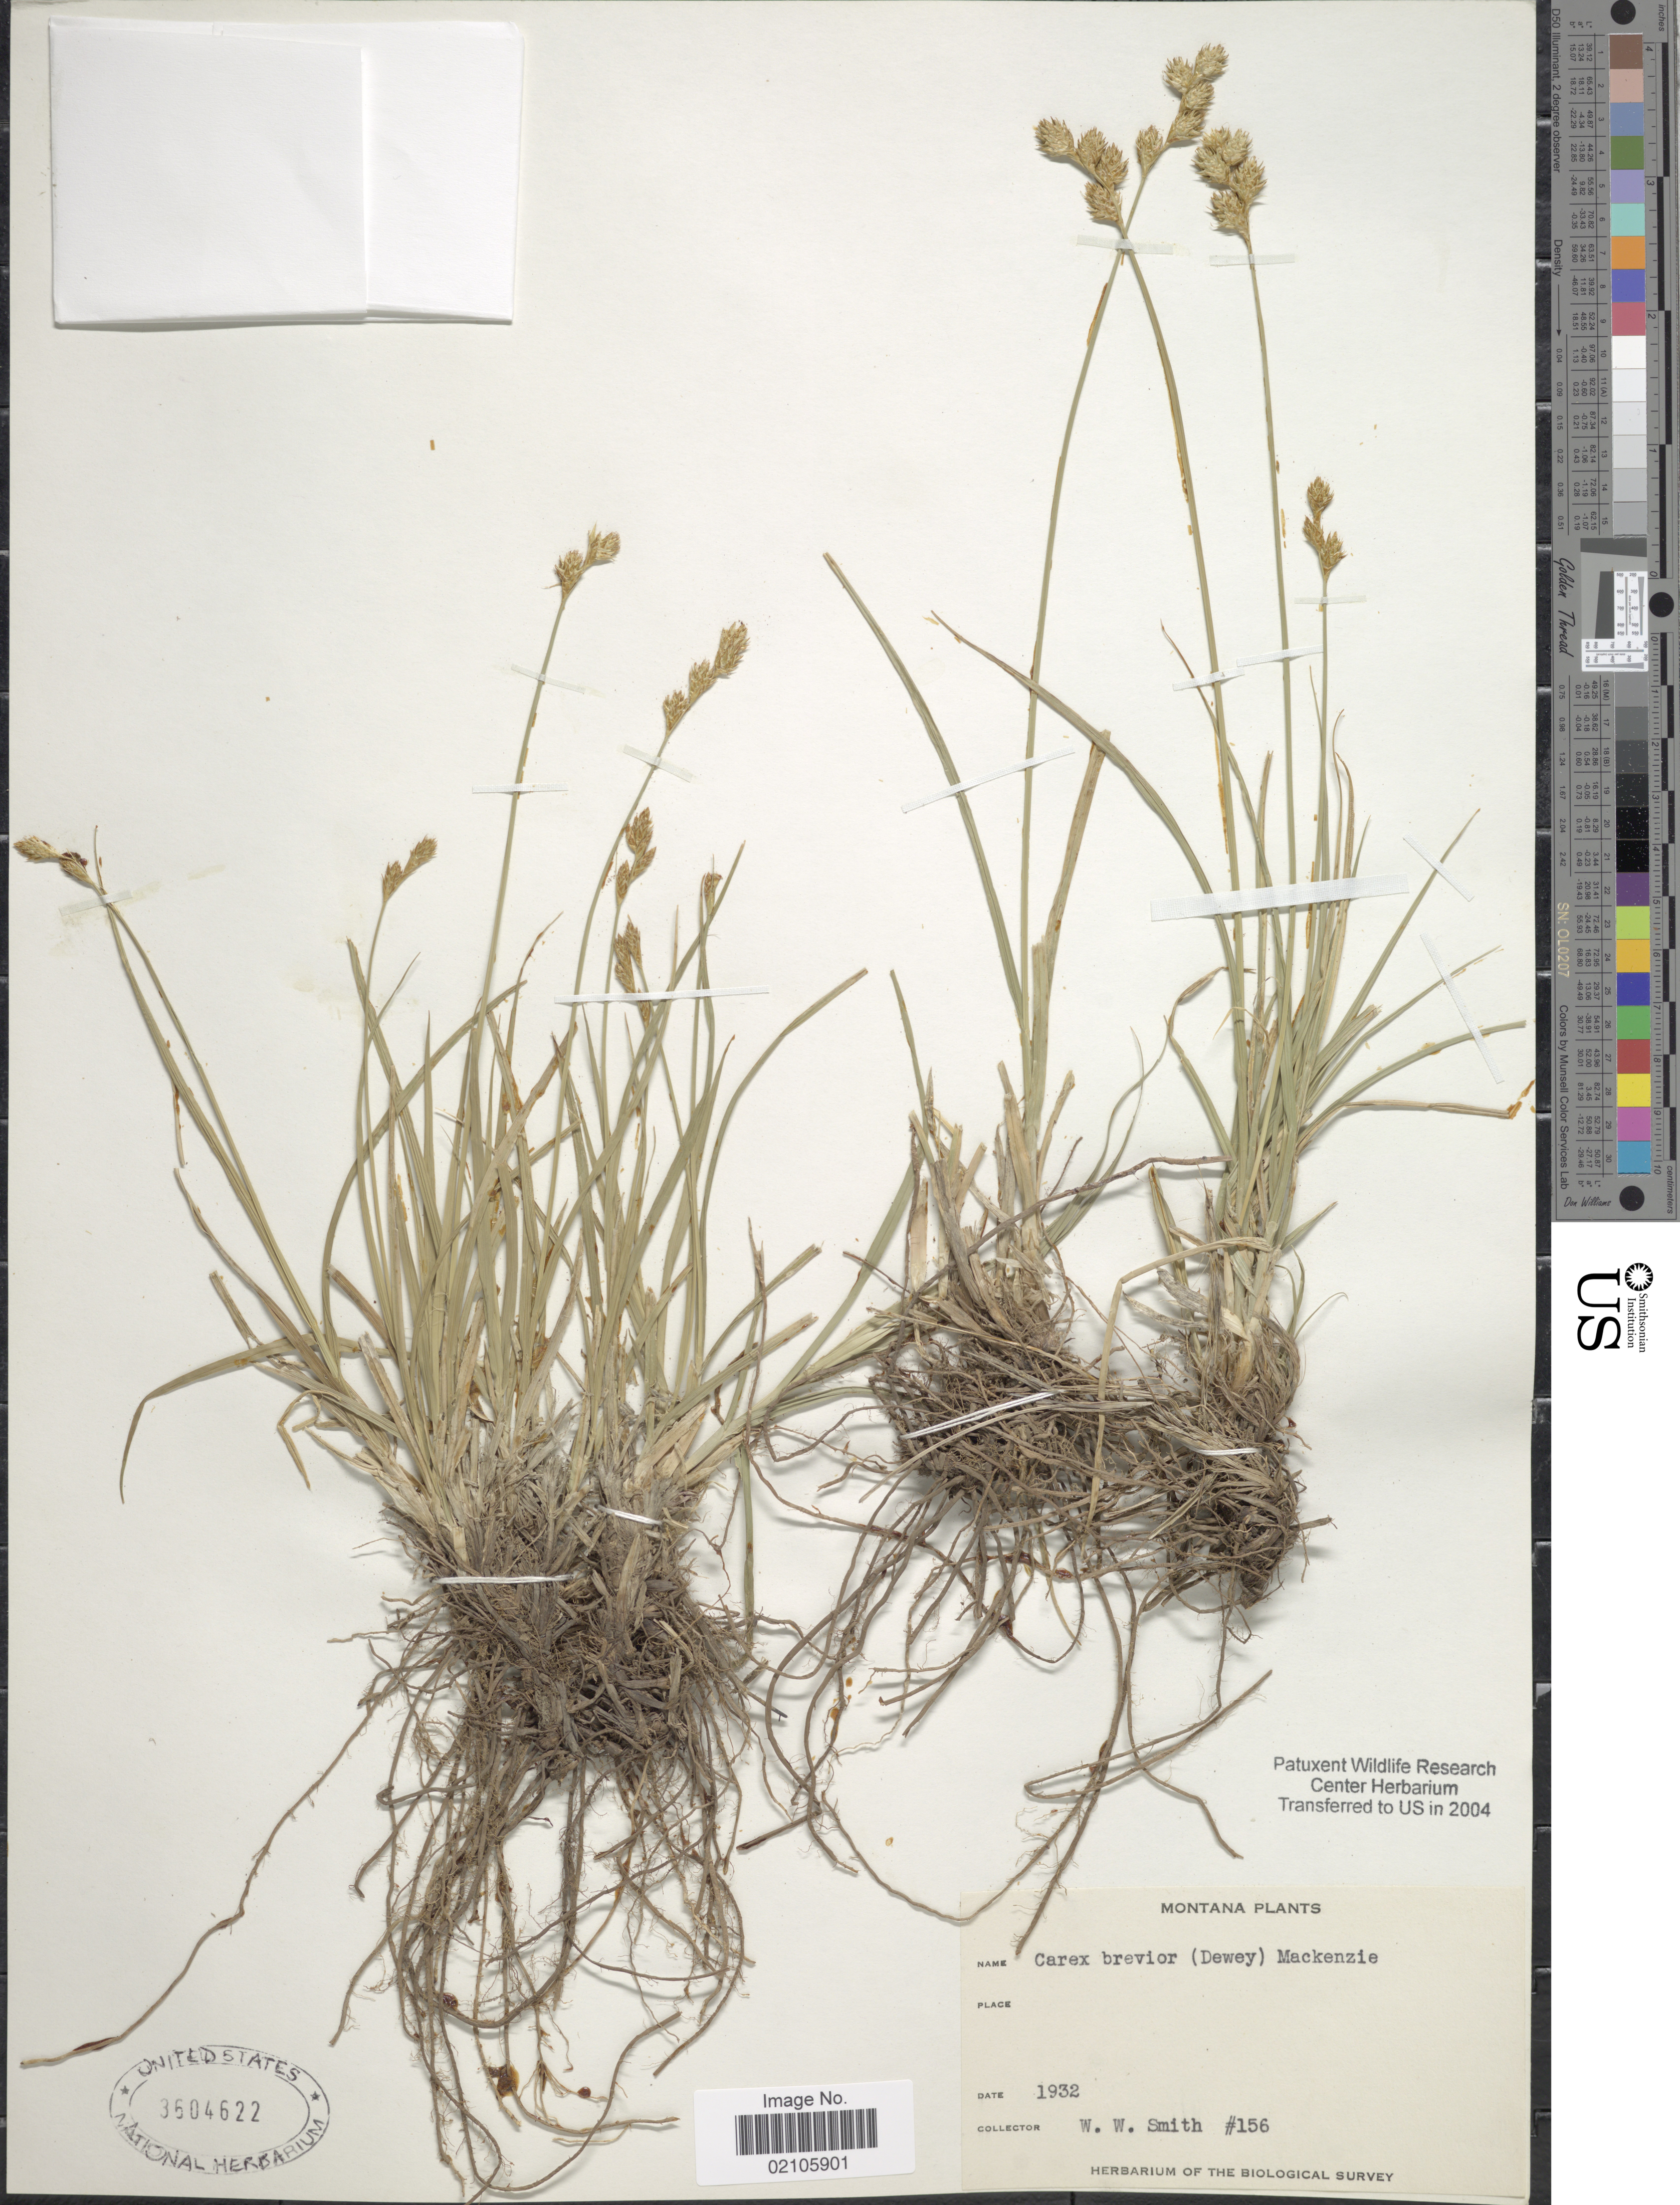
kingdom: Plantae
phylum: Tracheophyta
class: Liliopsida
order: Poales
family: Cyperaceae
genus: Carex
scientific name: Carex brevior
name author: (Dewey) Mack. ex Lunell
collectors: W. W. Smith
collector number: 156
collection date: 1932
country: United States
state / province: Montana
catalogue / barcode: US 3604622